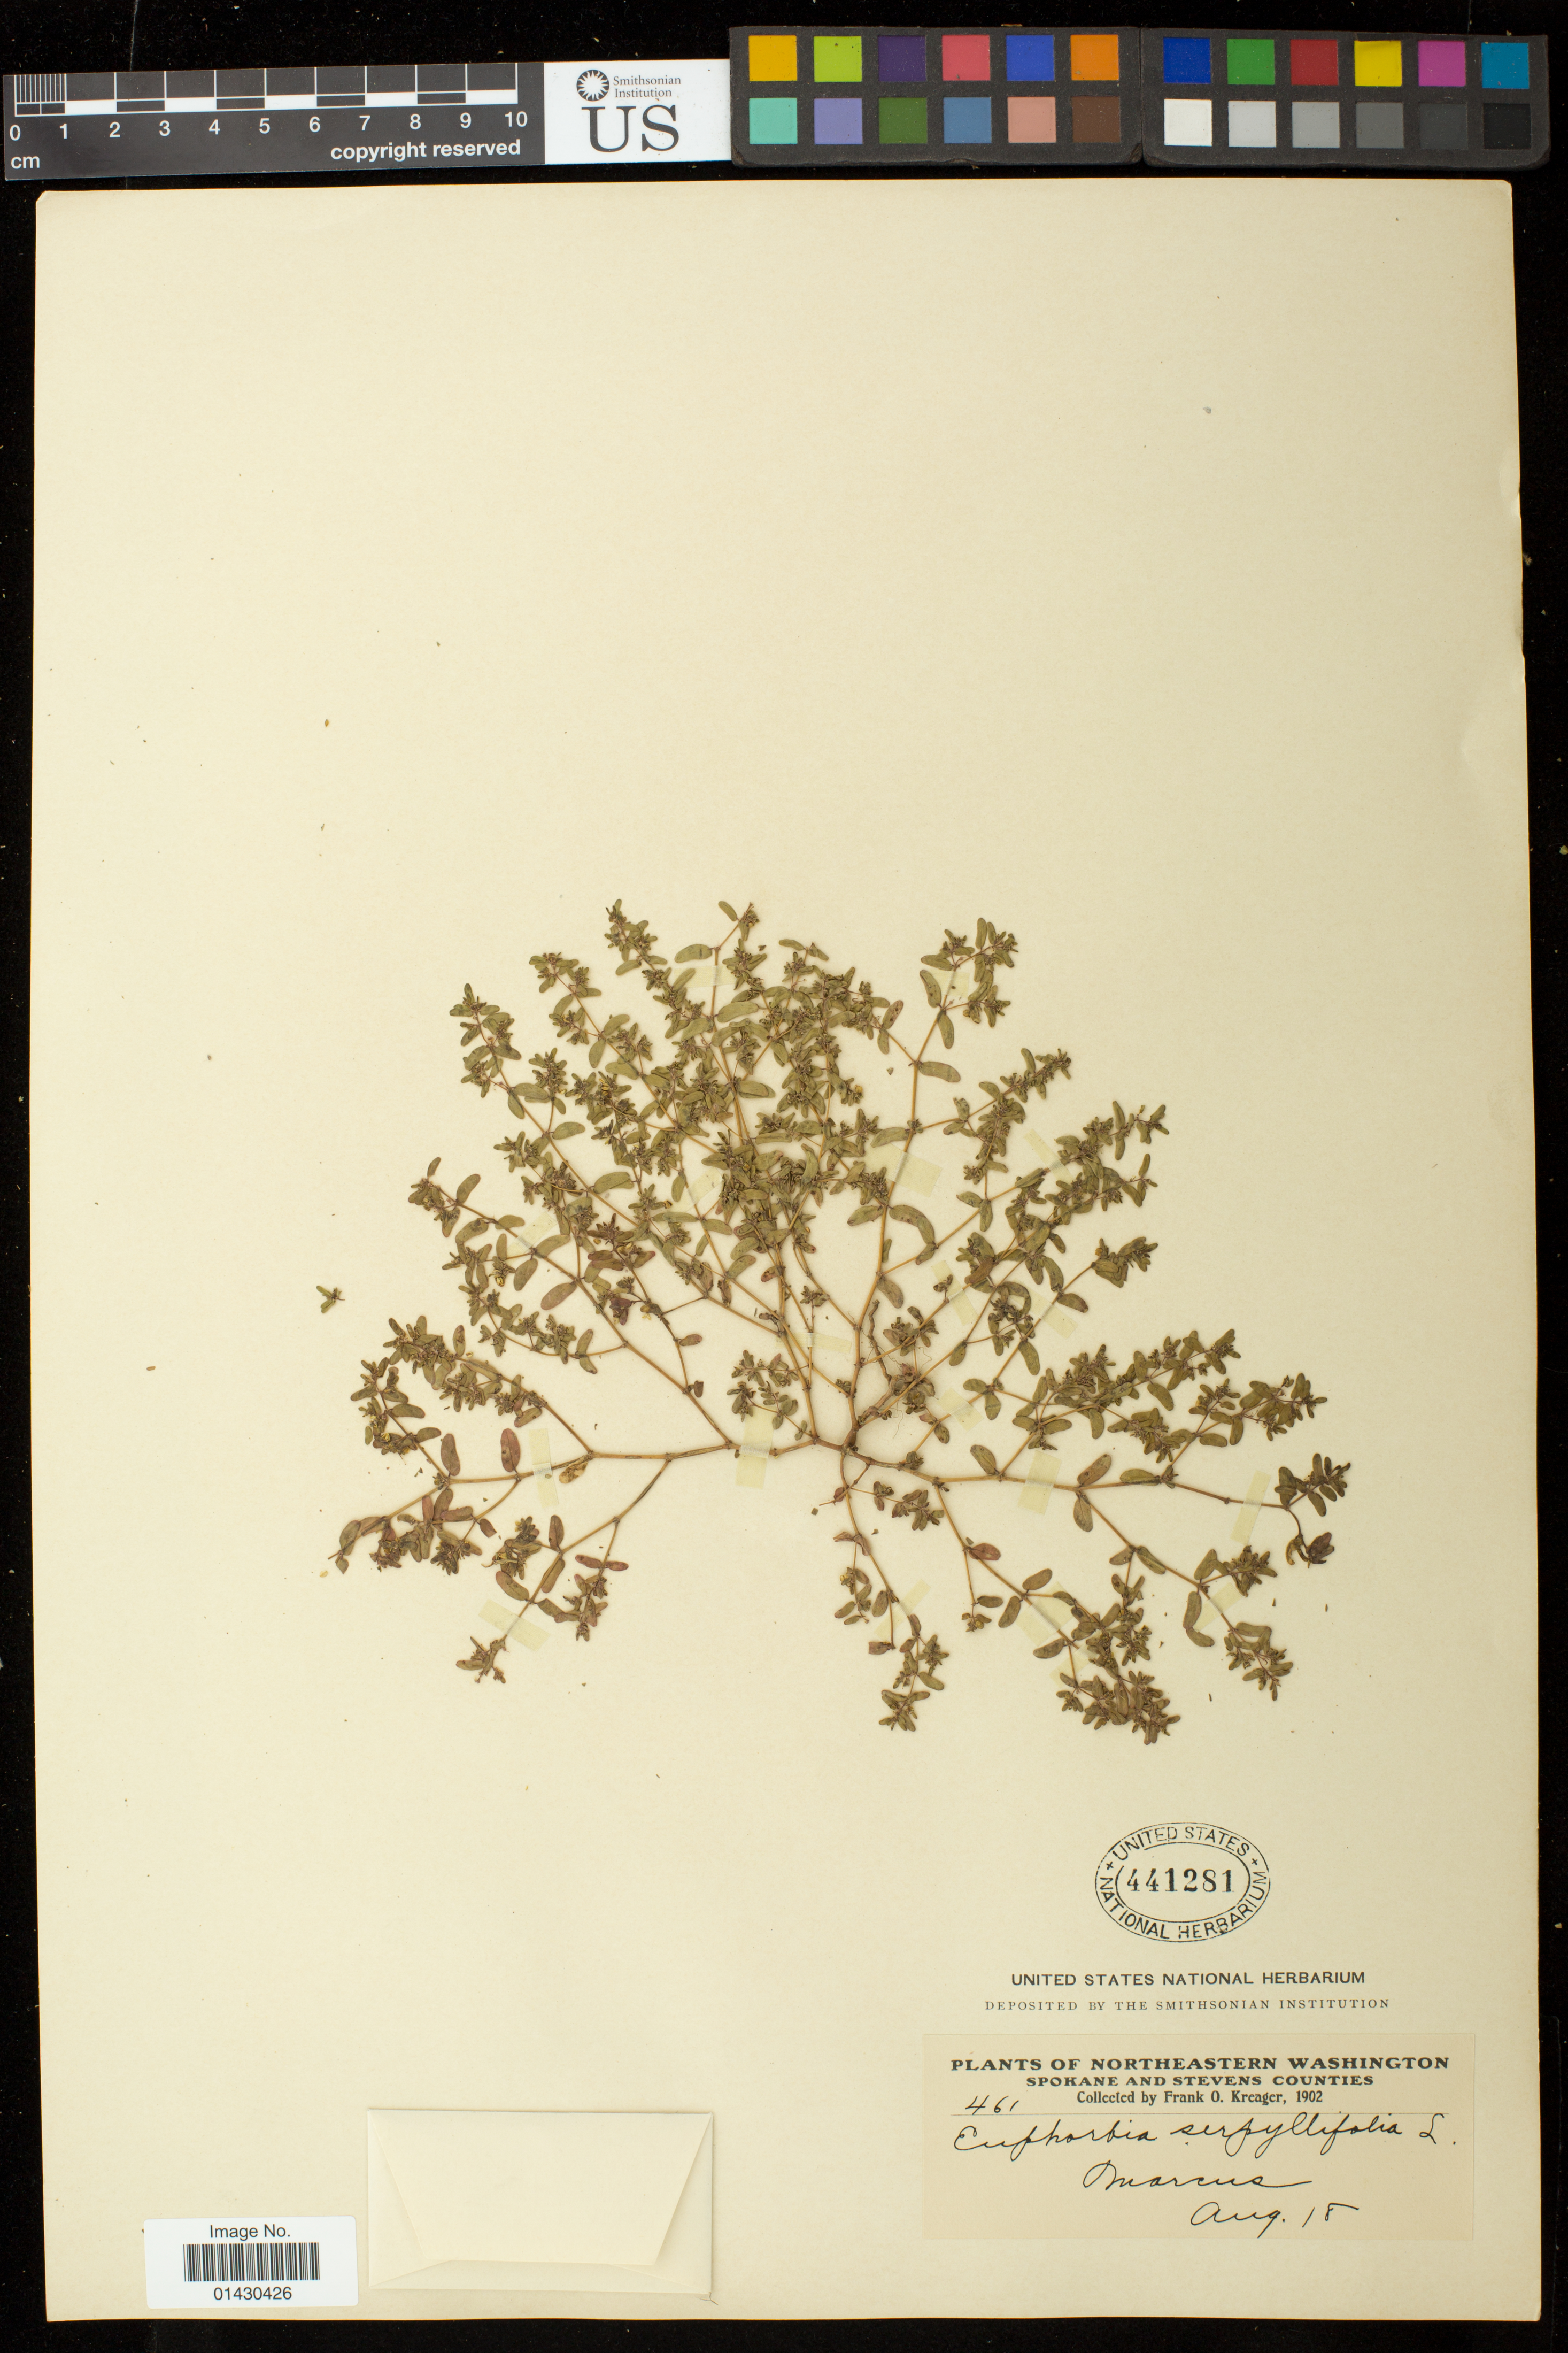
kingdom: Plantae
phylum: Tracheophyta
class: Magnoliopsida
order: Malpighiales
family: Euphorbiaceae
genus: Euphorbia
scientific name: Euphorbia serpillifolia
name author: Pers.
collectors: F. Kreager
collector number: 461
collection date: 1902-08-18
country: United States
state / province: Washington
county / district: Stevens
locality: Marcus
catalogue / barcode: US 441281